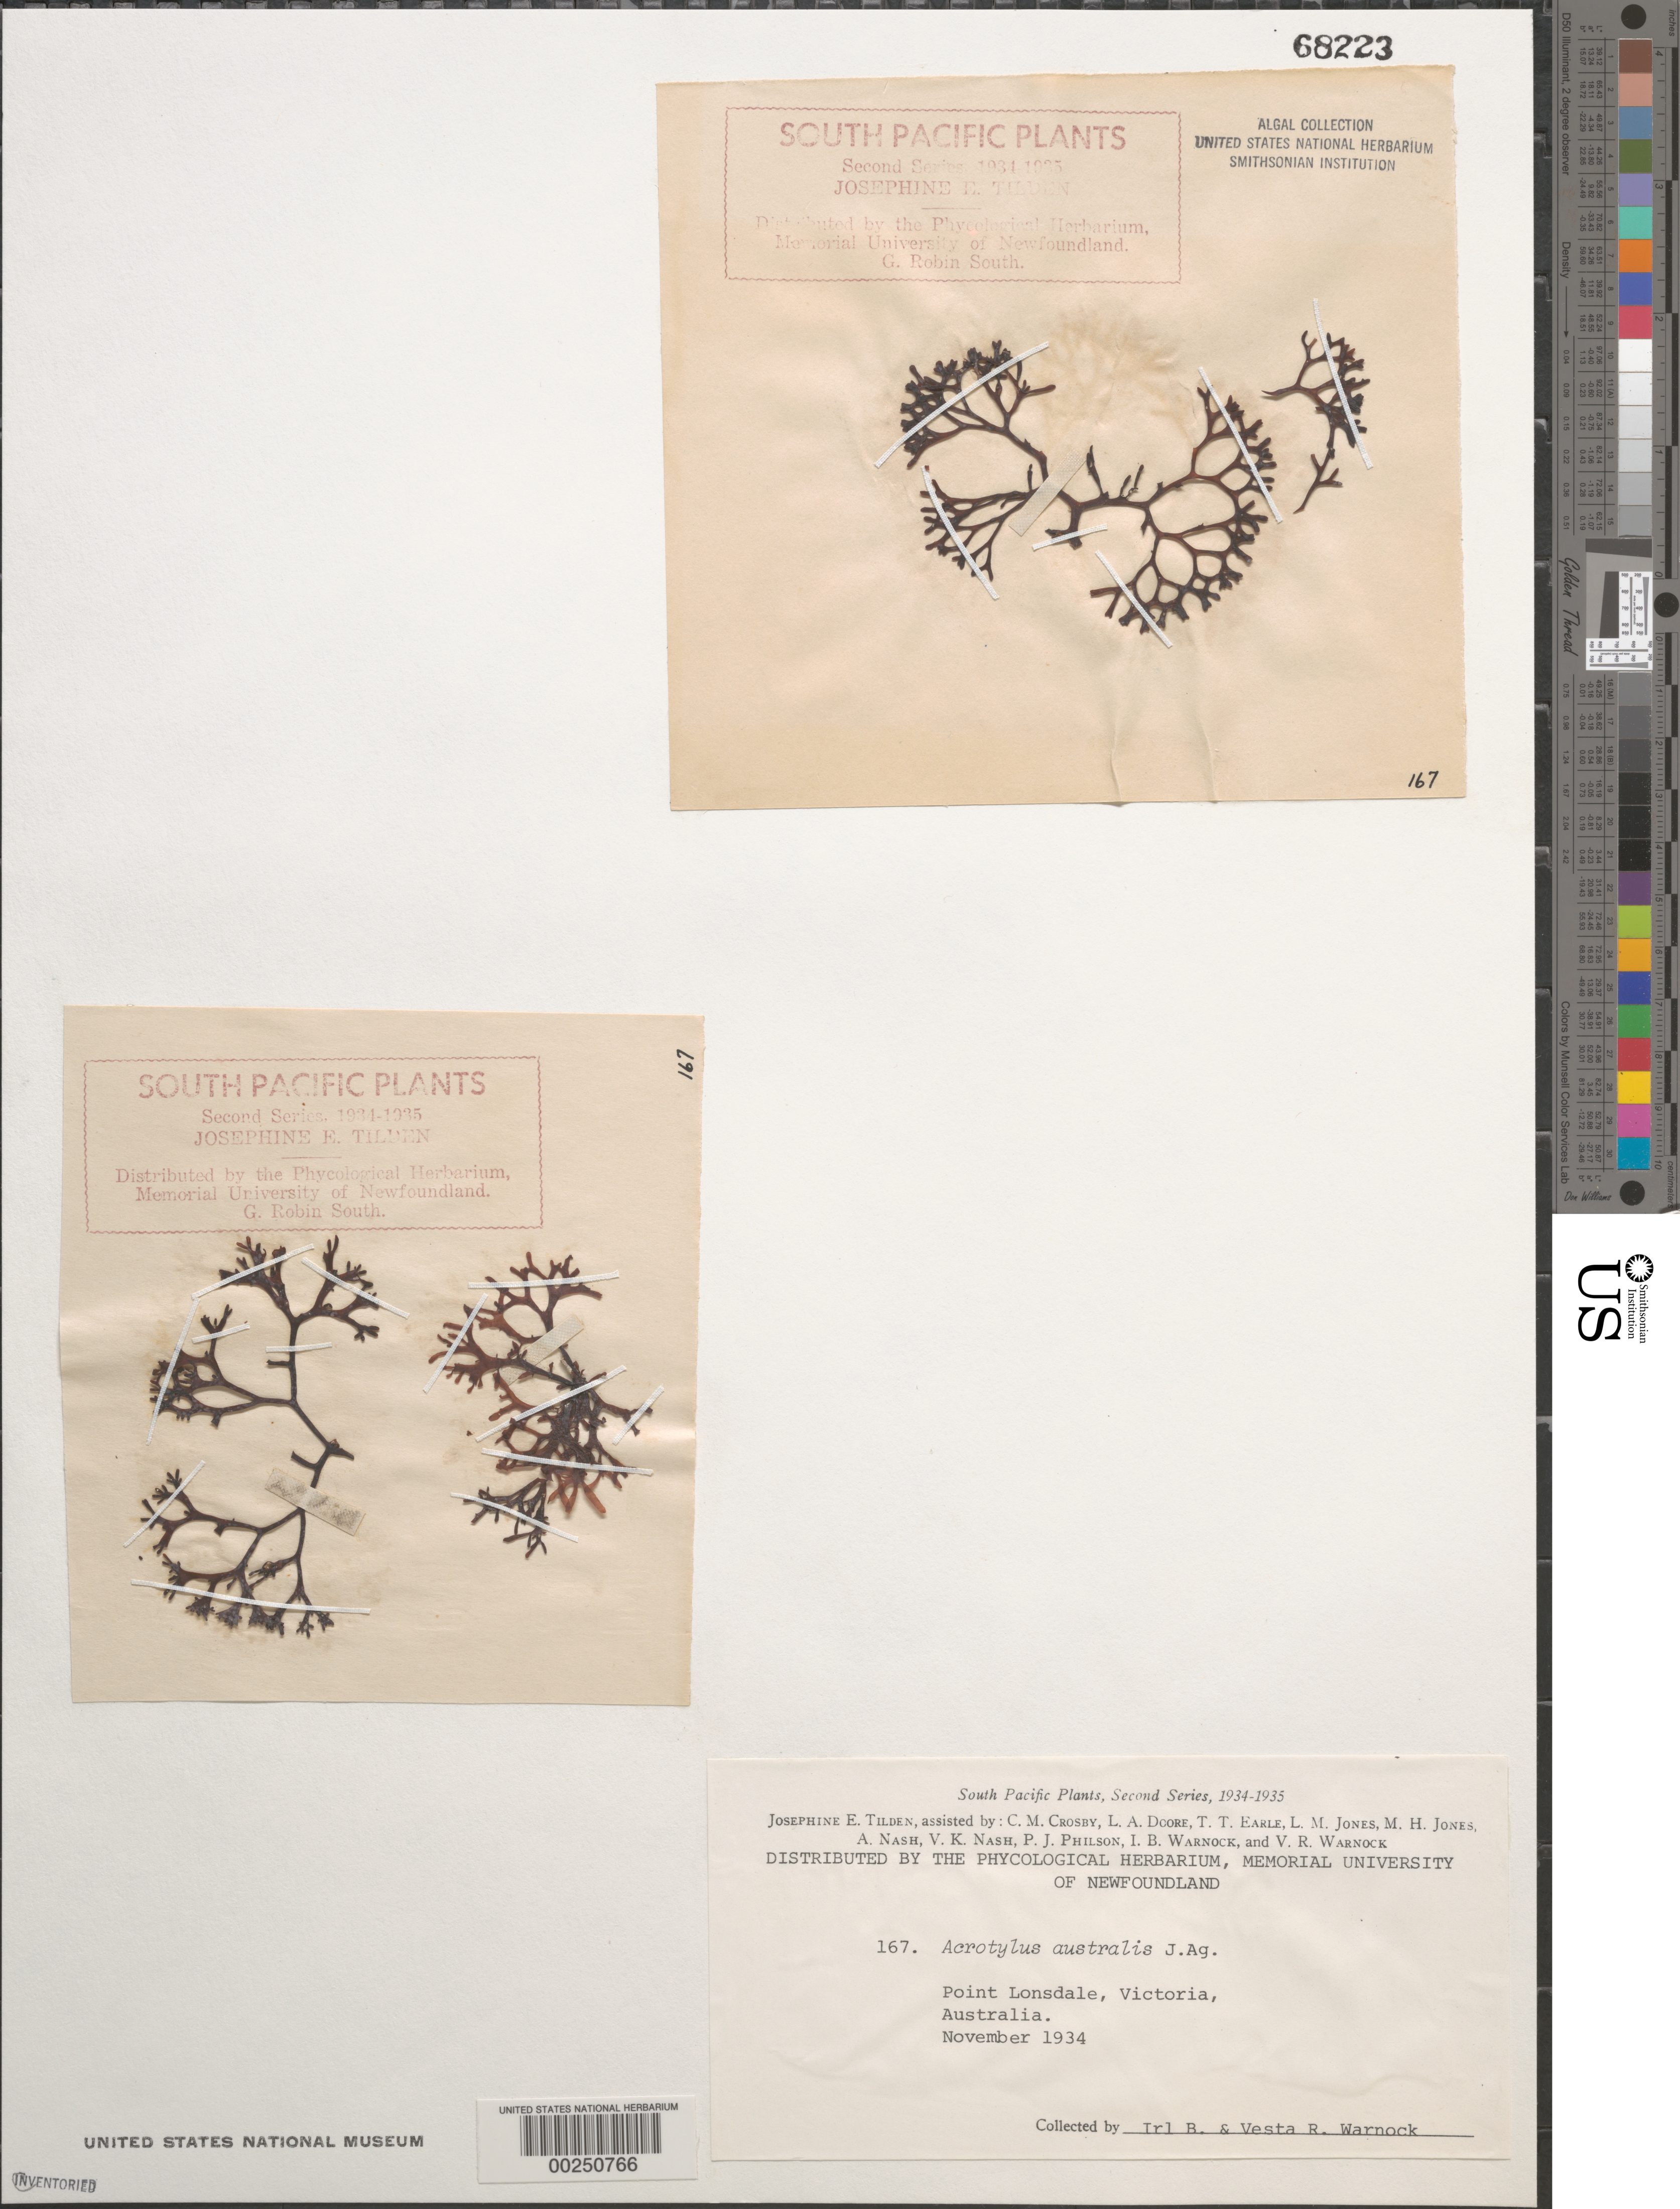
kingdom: Plantae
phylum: Rhodophyta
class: Florideophyceae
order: Gigartinales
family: Acrotylaceae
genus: Acrotylus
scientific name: Acrotylus australis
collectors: I. Warnock & V. Warnock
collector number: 167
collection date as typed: Nov 1934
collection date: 1934-11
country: Australia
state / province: Victoria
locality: Point lonsdale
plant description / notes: Tilden, South Pacific Plants, Second Series, 1934-1935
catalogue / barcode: US 68223